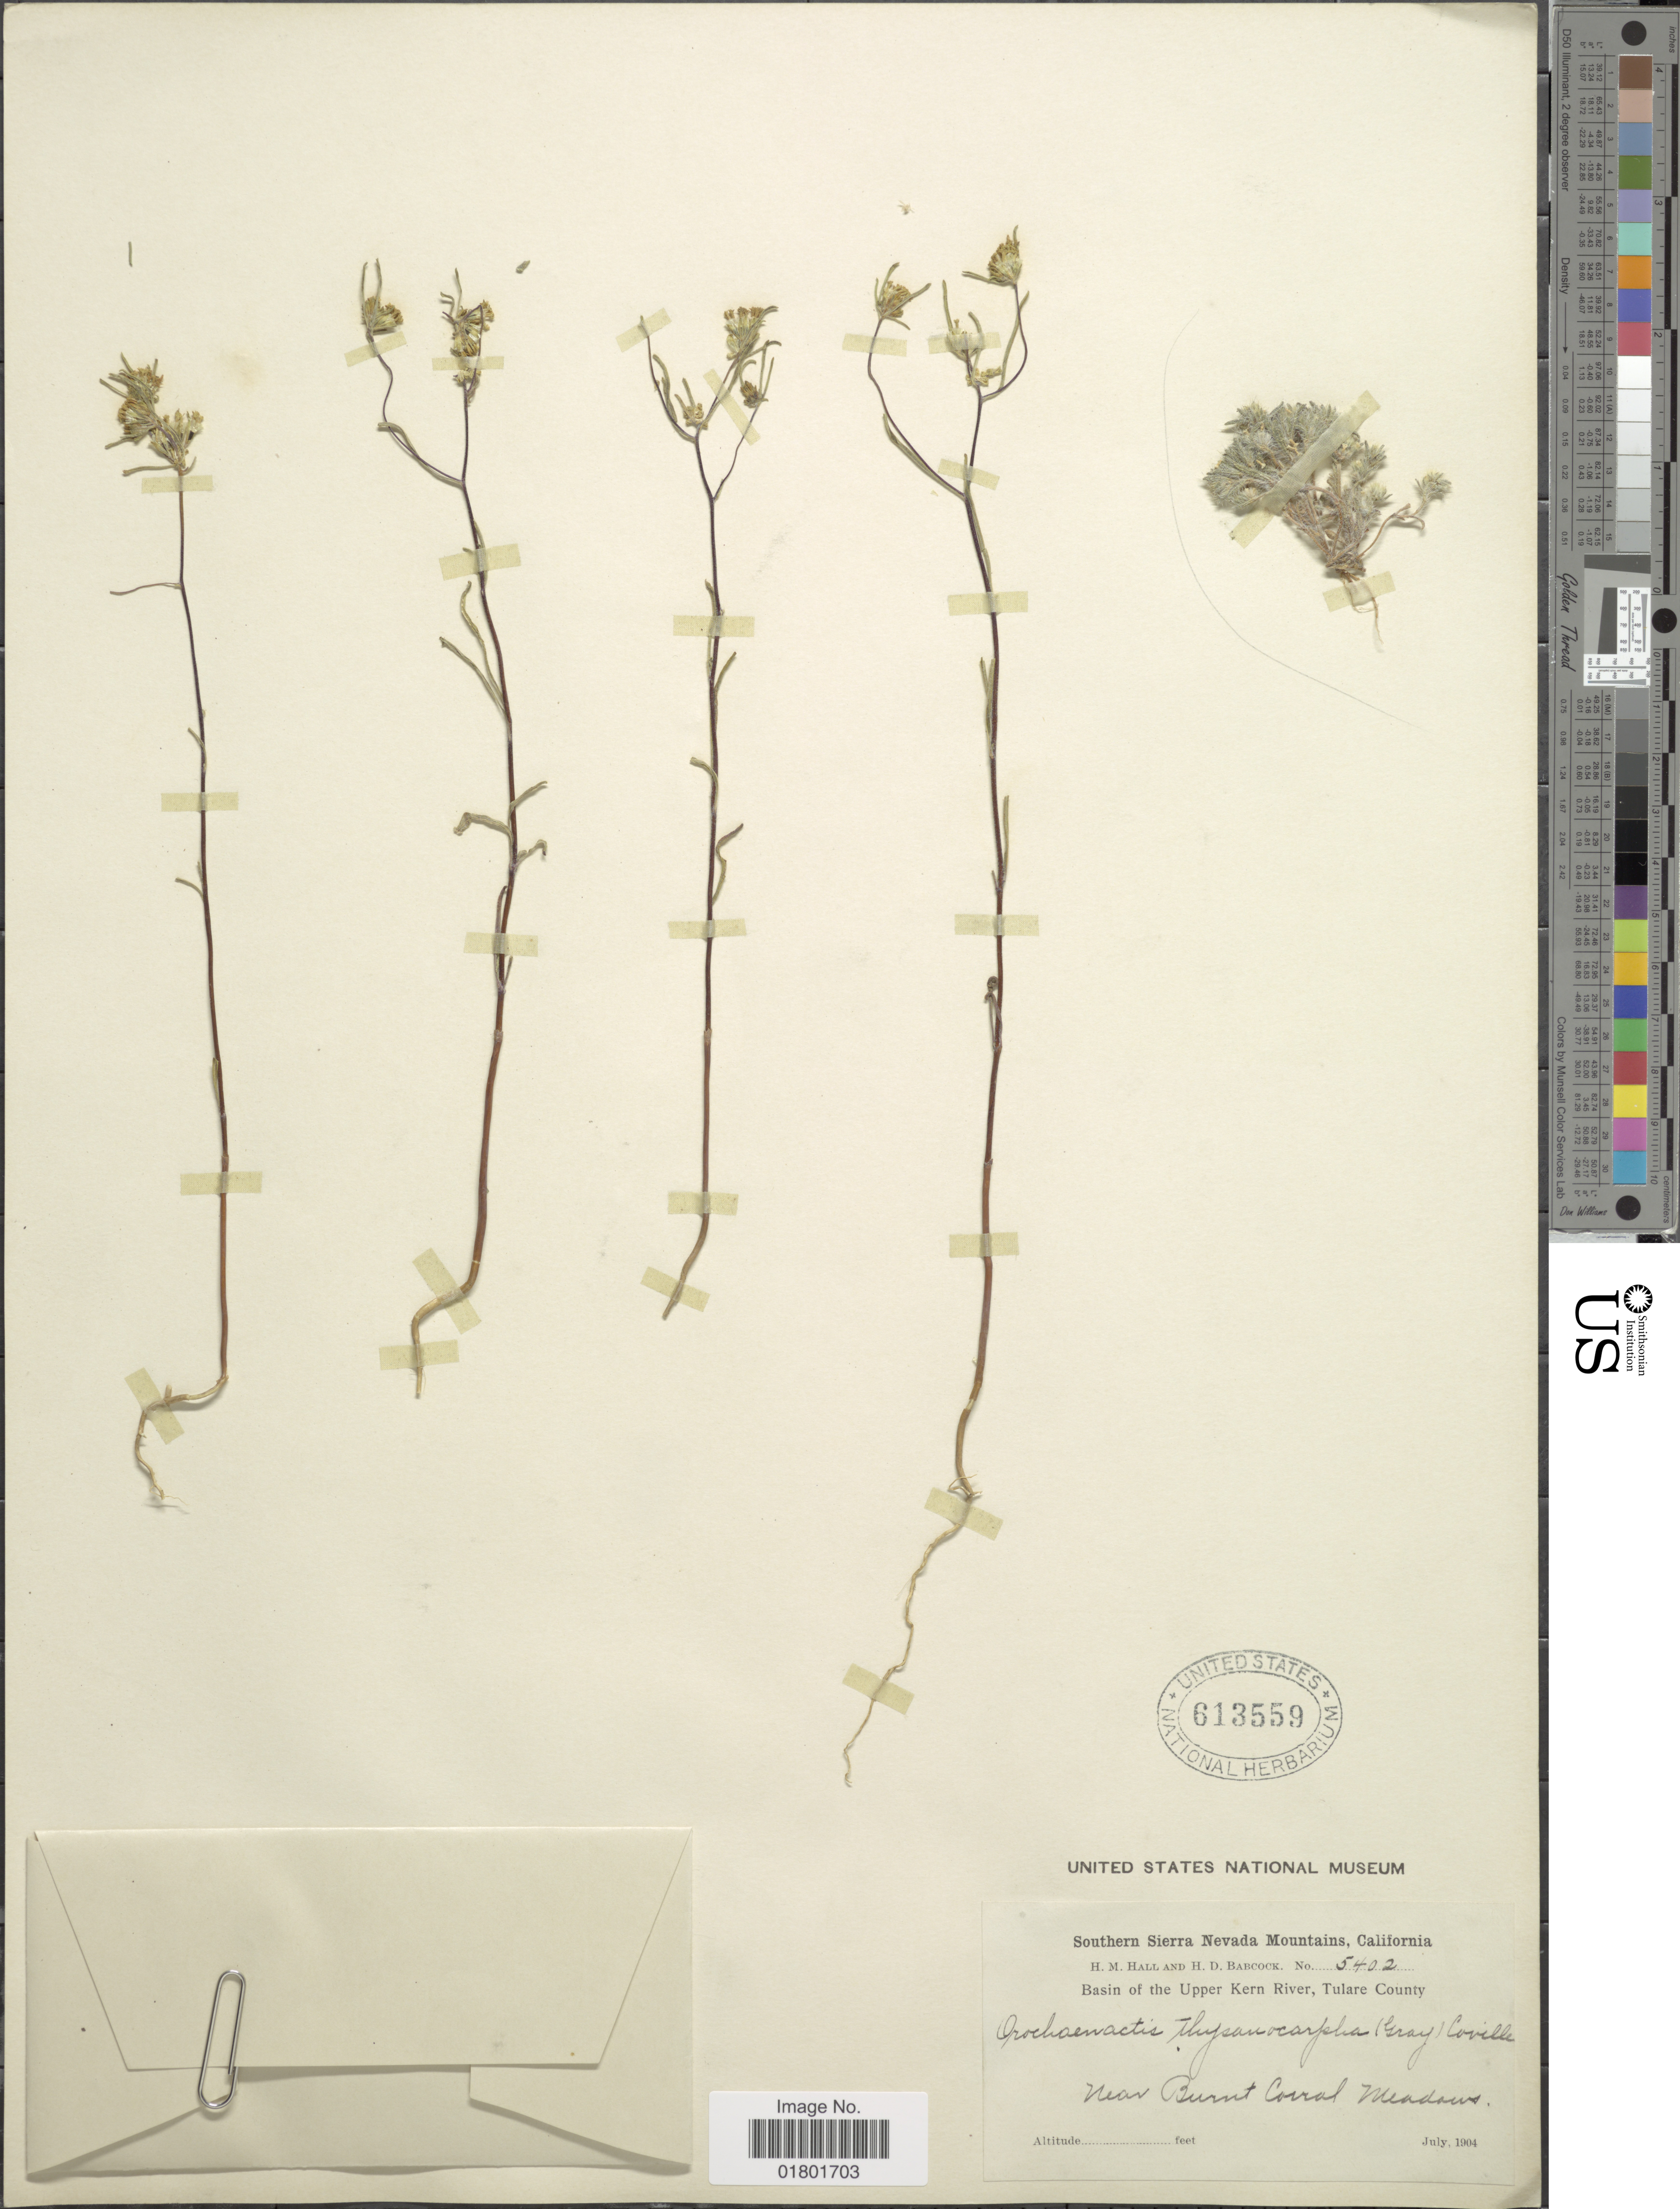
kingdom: Plantae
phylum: Tracheophyta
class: Magnoliopsida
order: Asterales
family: Asteraceae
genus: Orochaenactis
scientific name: Orochaenactis thysanocarpha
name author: (A. Gray) Coville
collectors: M. Hall & H. Babcock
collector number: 5402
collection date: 1904-07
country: United States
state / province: California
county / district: Tulare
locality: Southern Sierra Nevada Mountains, basin of the Upper Kern river, Tulare County, near Burnt Corral Meadows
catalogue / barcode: US 613559